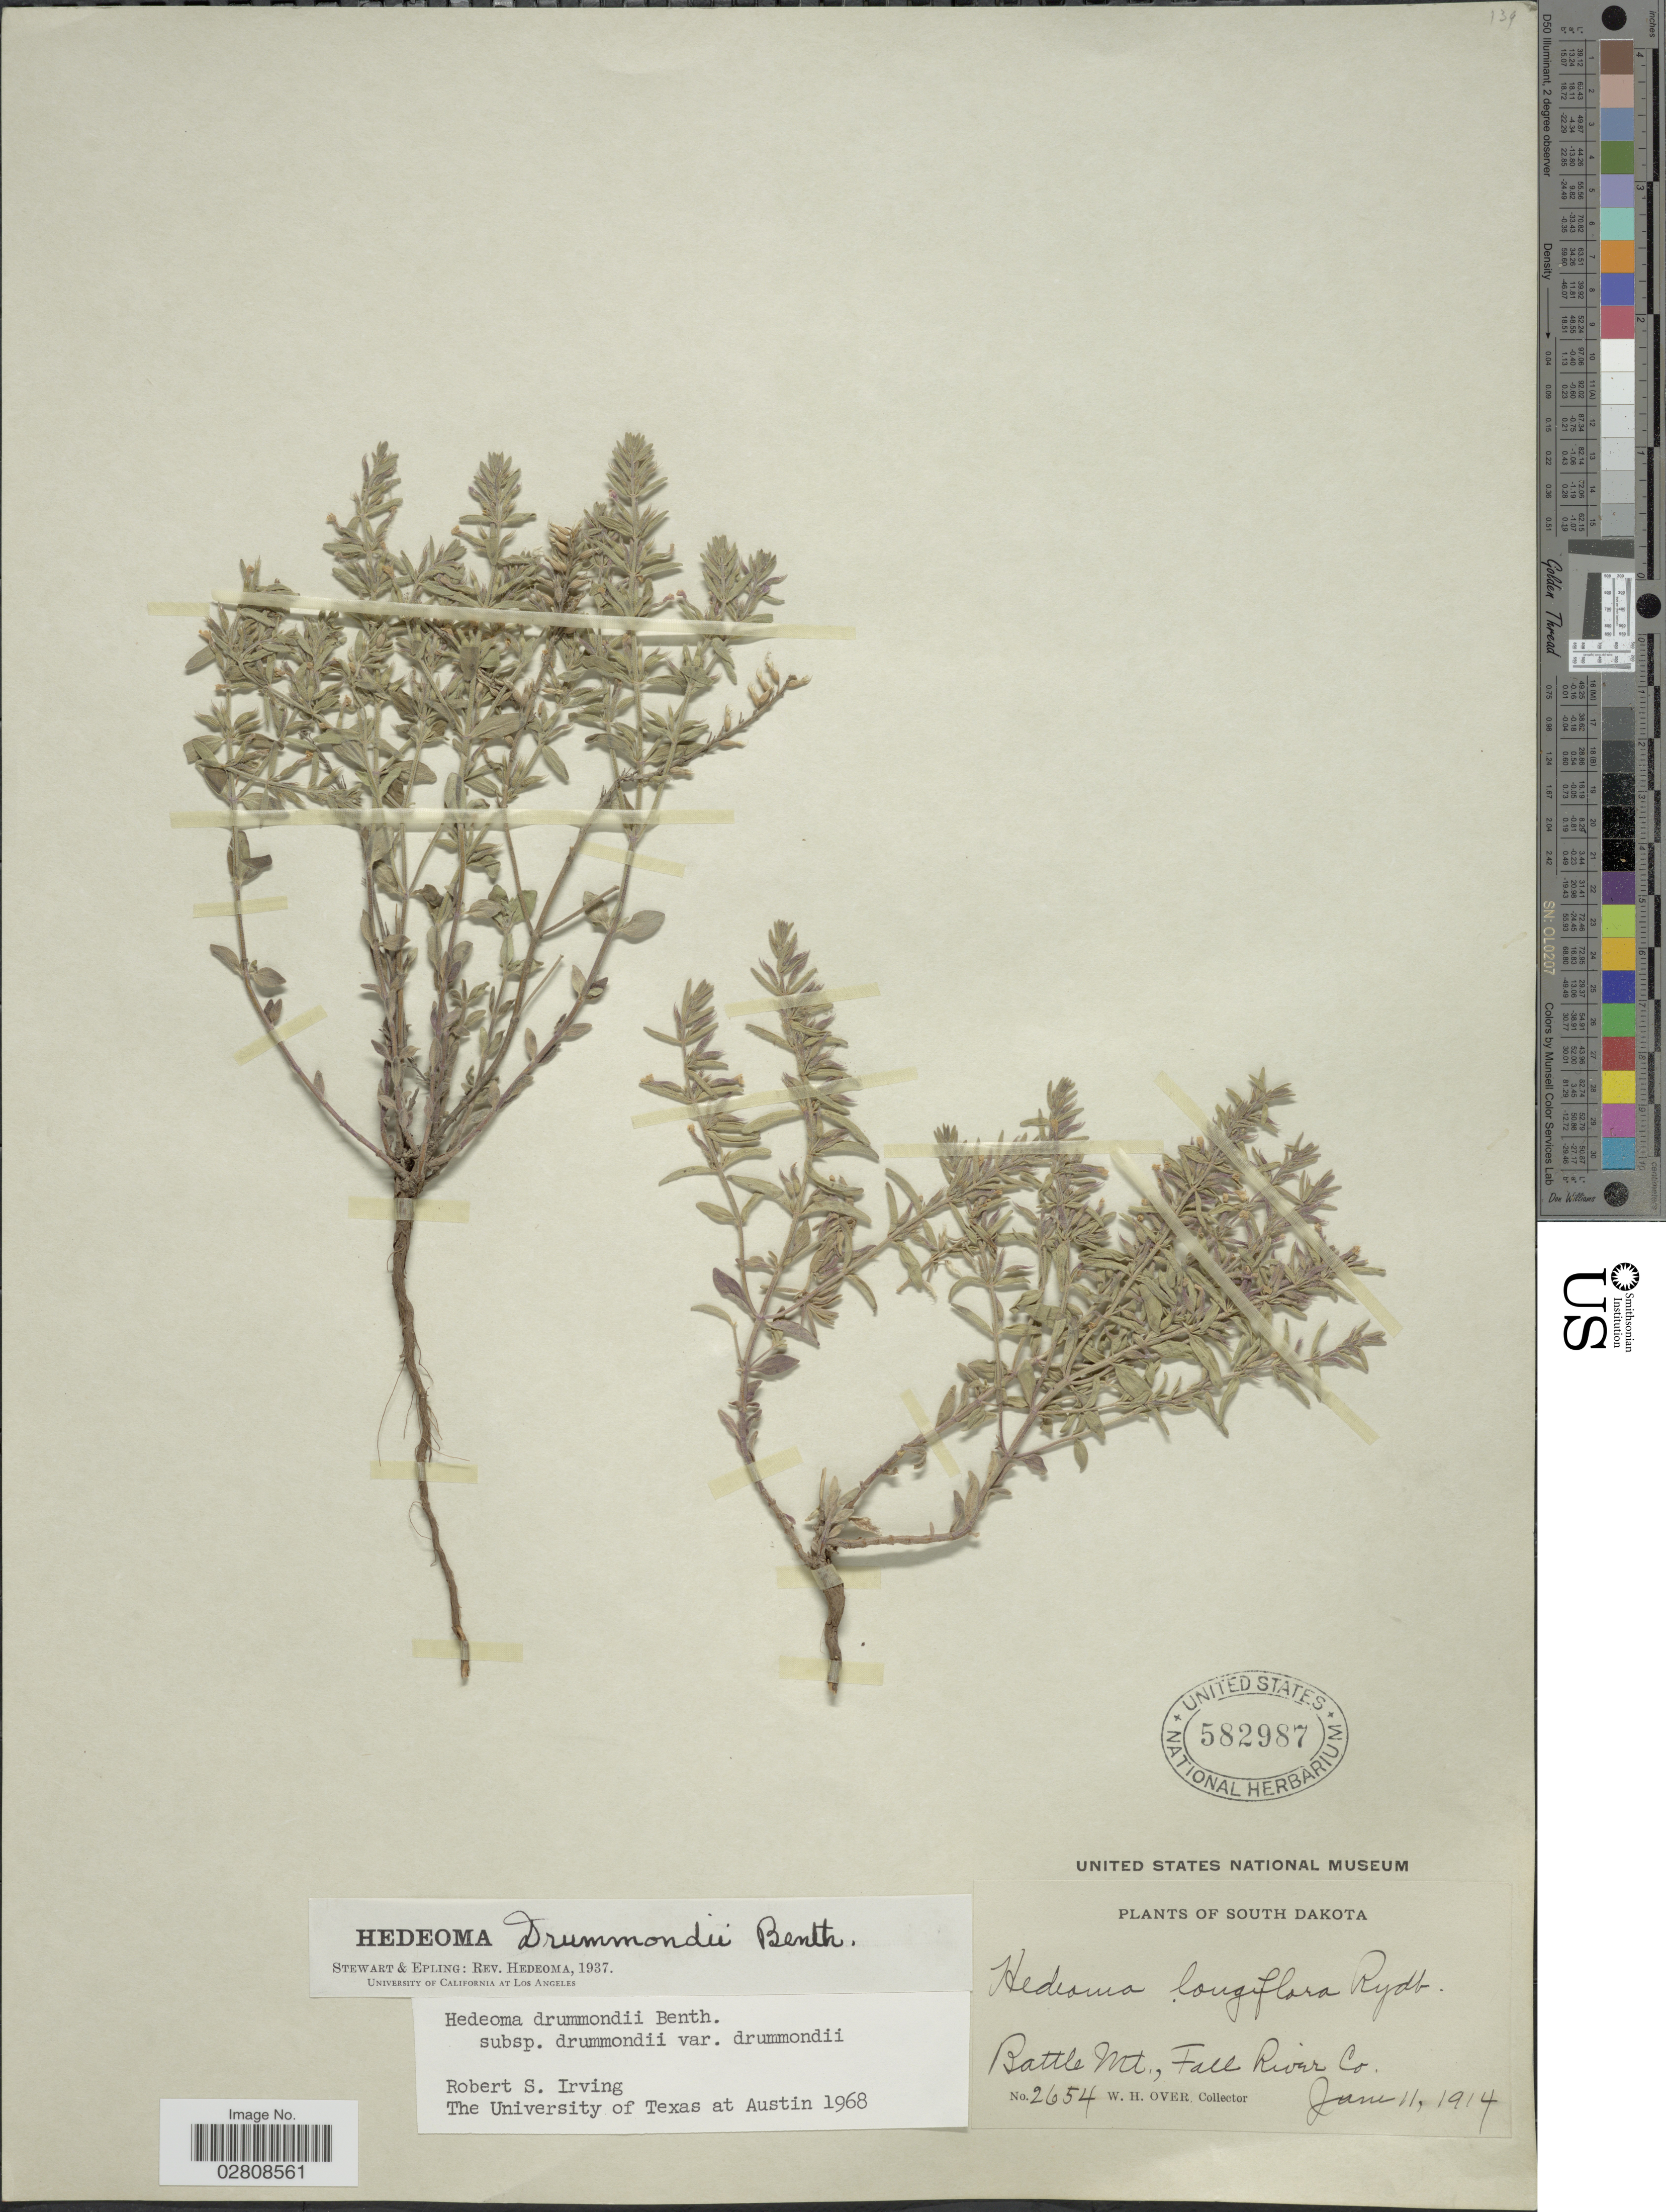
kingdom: Plantae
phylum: Tracheophyta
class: Magnoliopsida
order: Lamiales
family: Lamiaceae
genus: Hedeoma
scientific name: Hedeoma drummondii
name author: Benth.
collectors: W. Over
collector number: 2654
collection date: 1914-06-11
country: United States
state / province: South Dakota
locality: Battle Mt., Fall River Co.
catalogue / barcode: US 582987